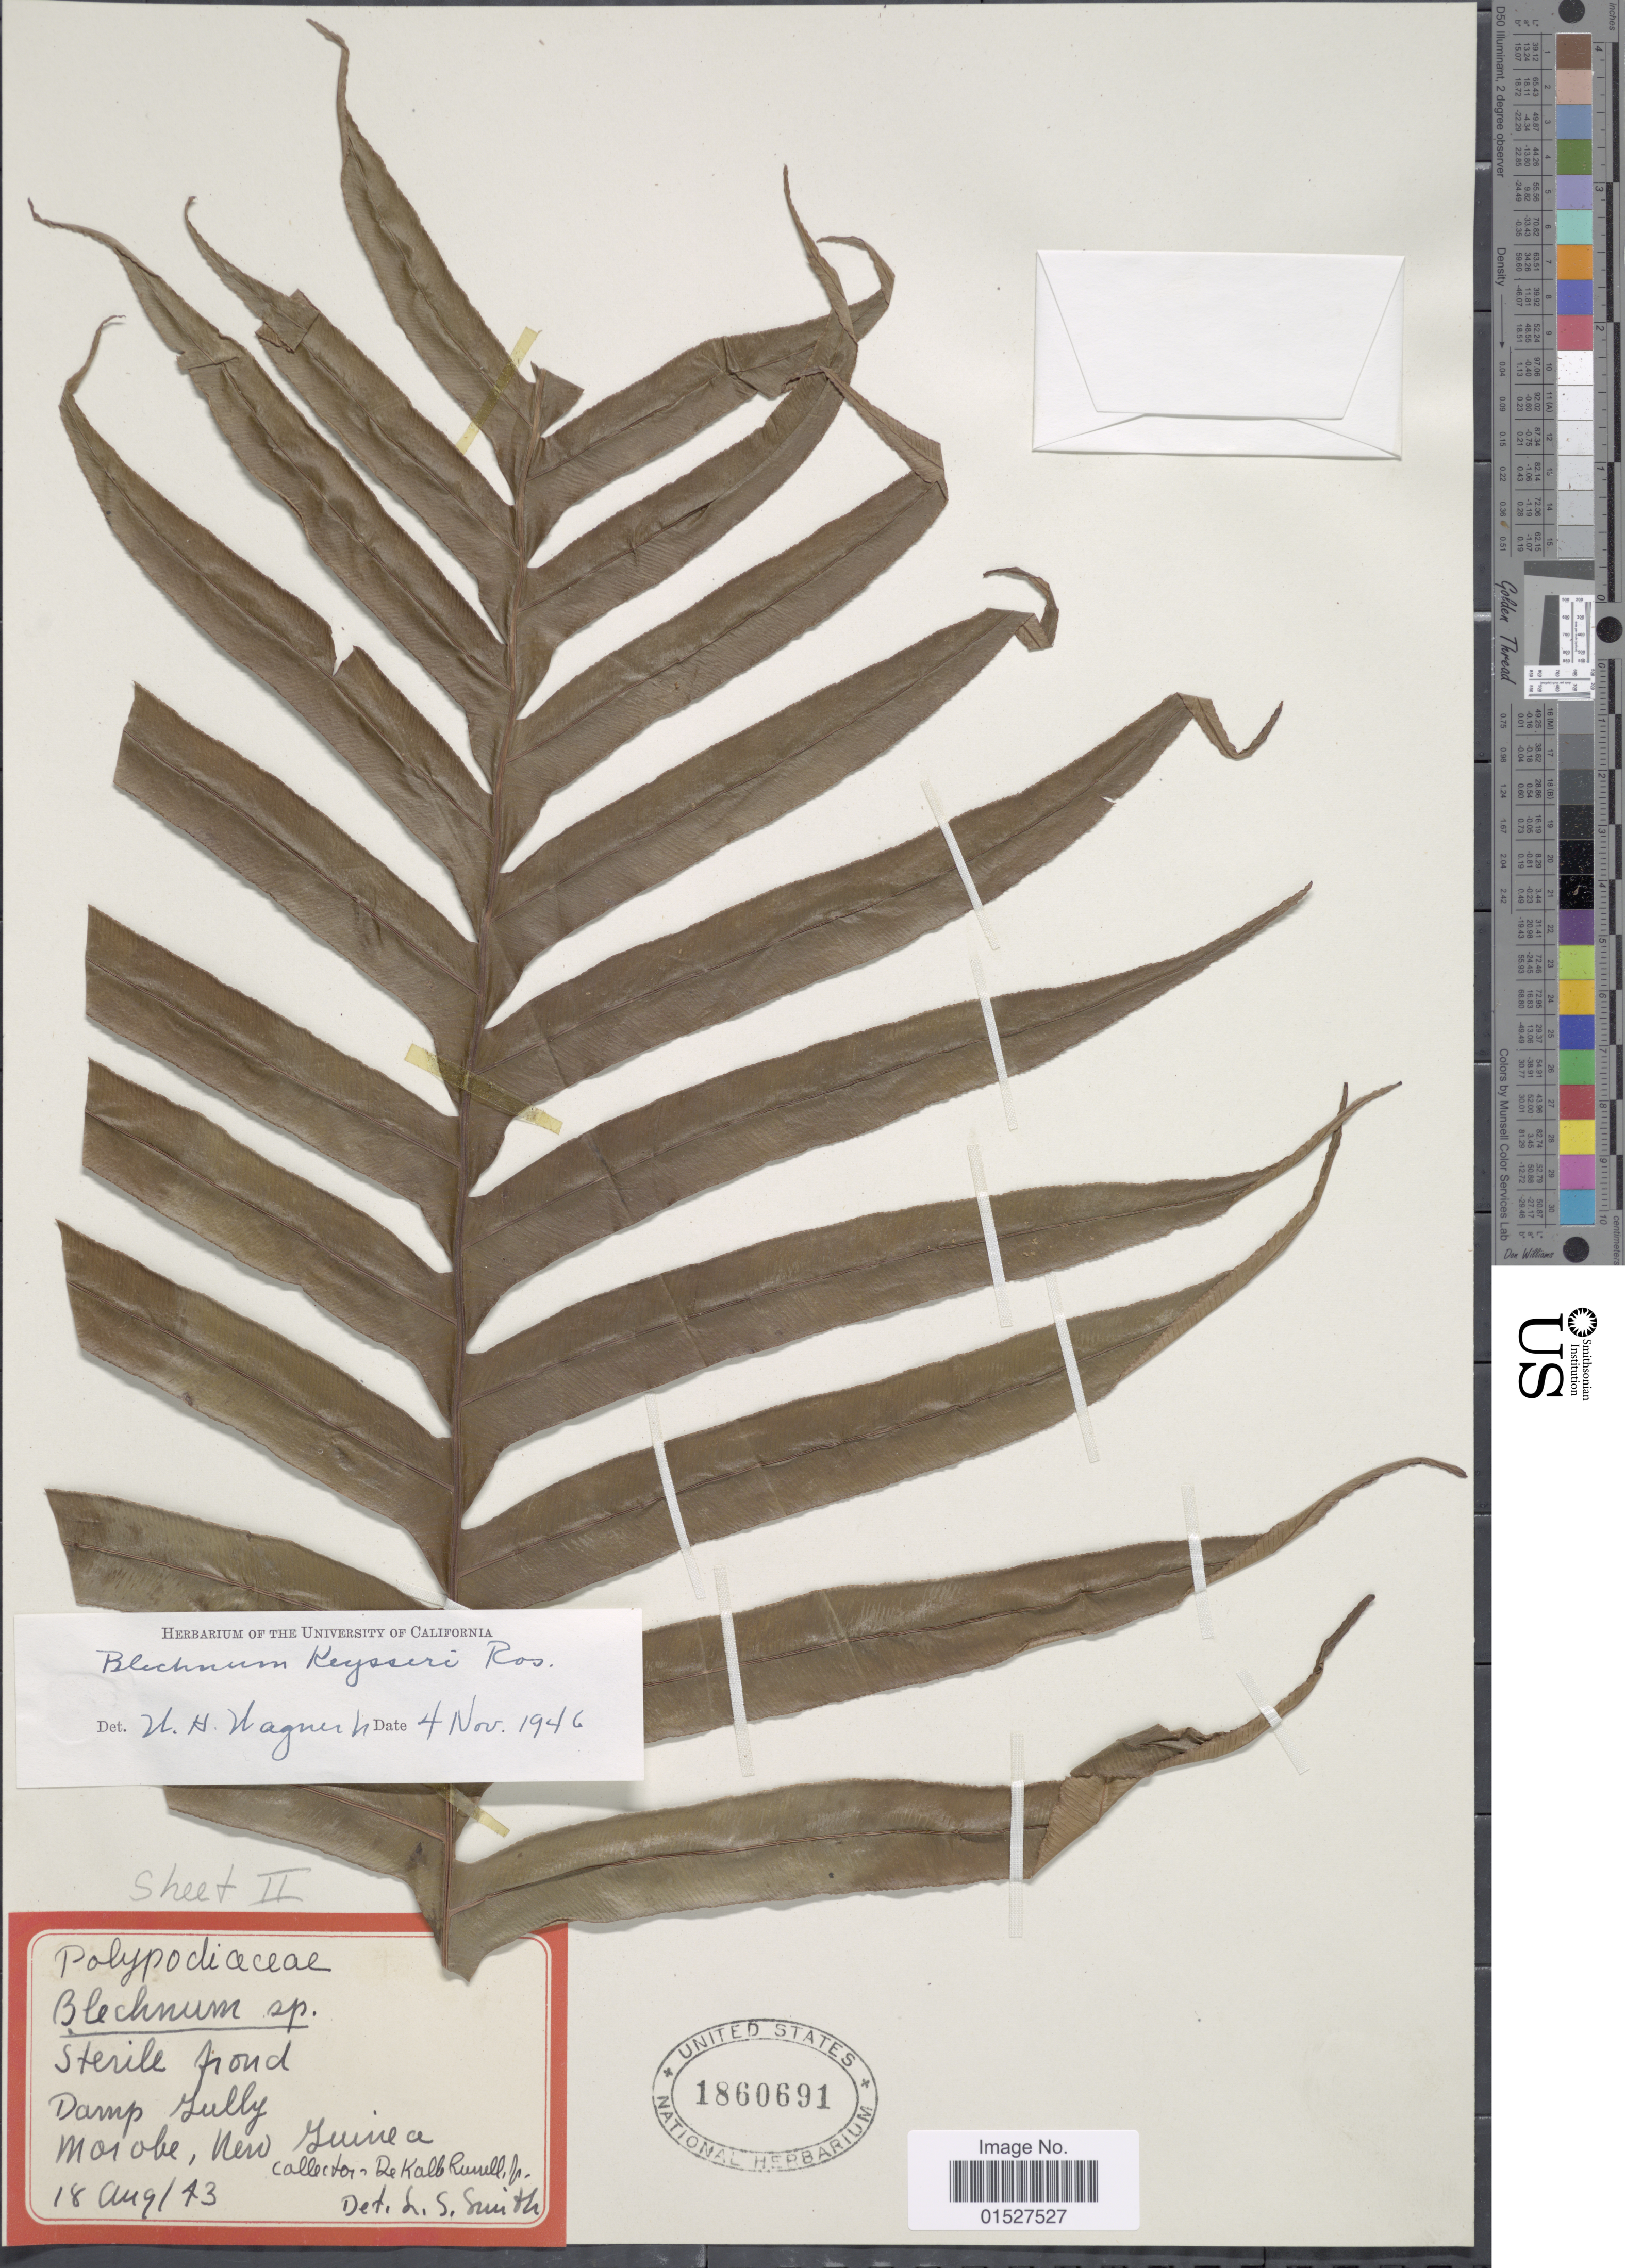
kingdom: Plantae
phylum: Tracheophyta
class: Polypodiopsida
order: Polypodiales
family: Blechnaceae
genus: Blechnum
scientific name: Blechnum keysseri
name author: Rosenst.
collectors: R. Dekalle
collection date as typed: Transcribed d/m/y: 18/8/43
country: Papua New Guinea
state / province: Morobe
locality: New Guinea.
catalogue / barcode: US 1860691